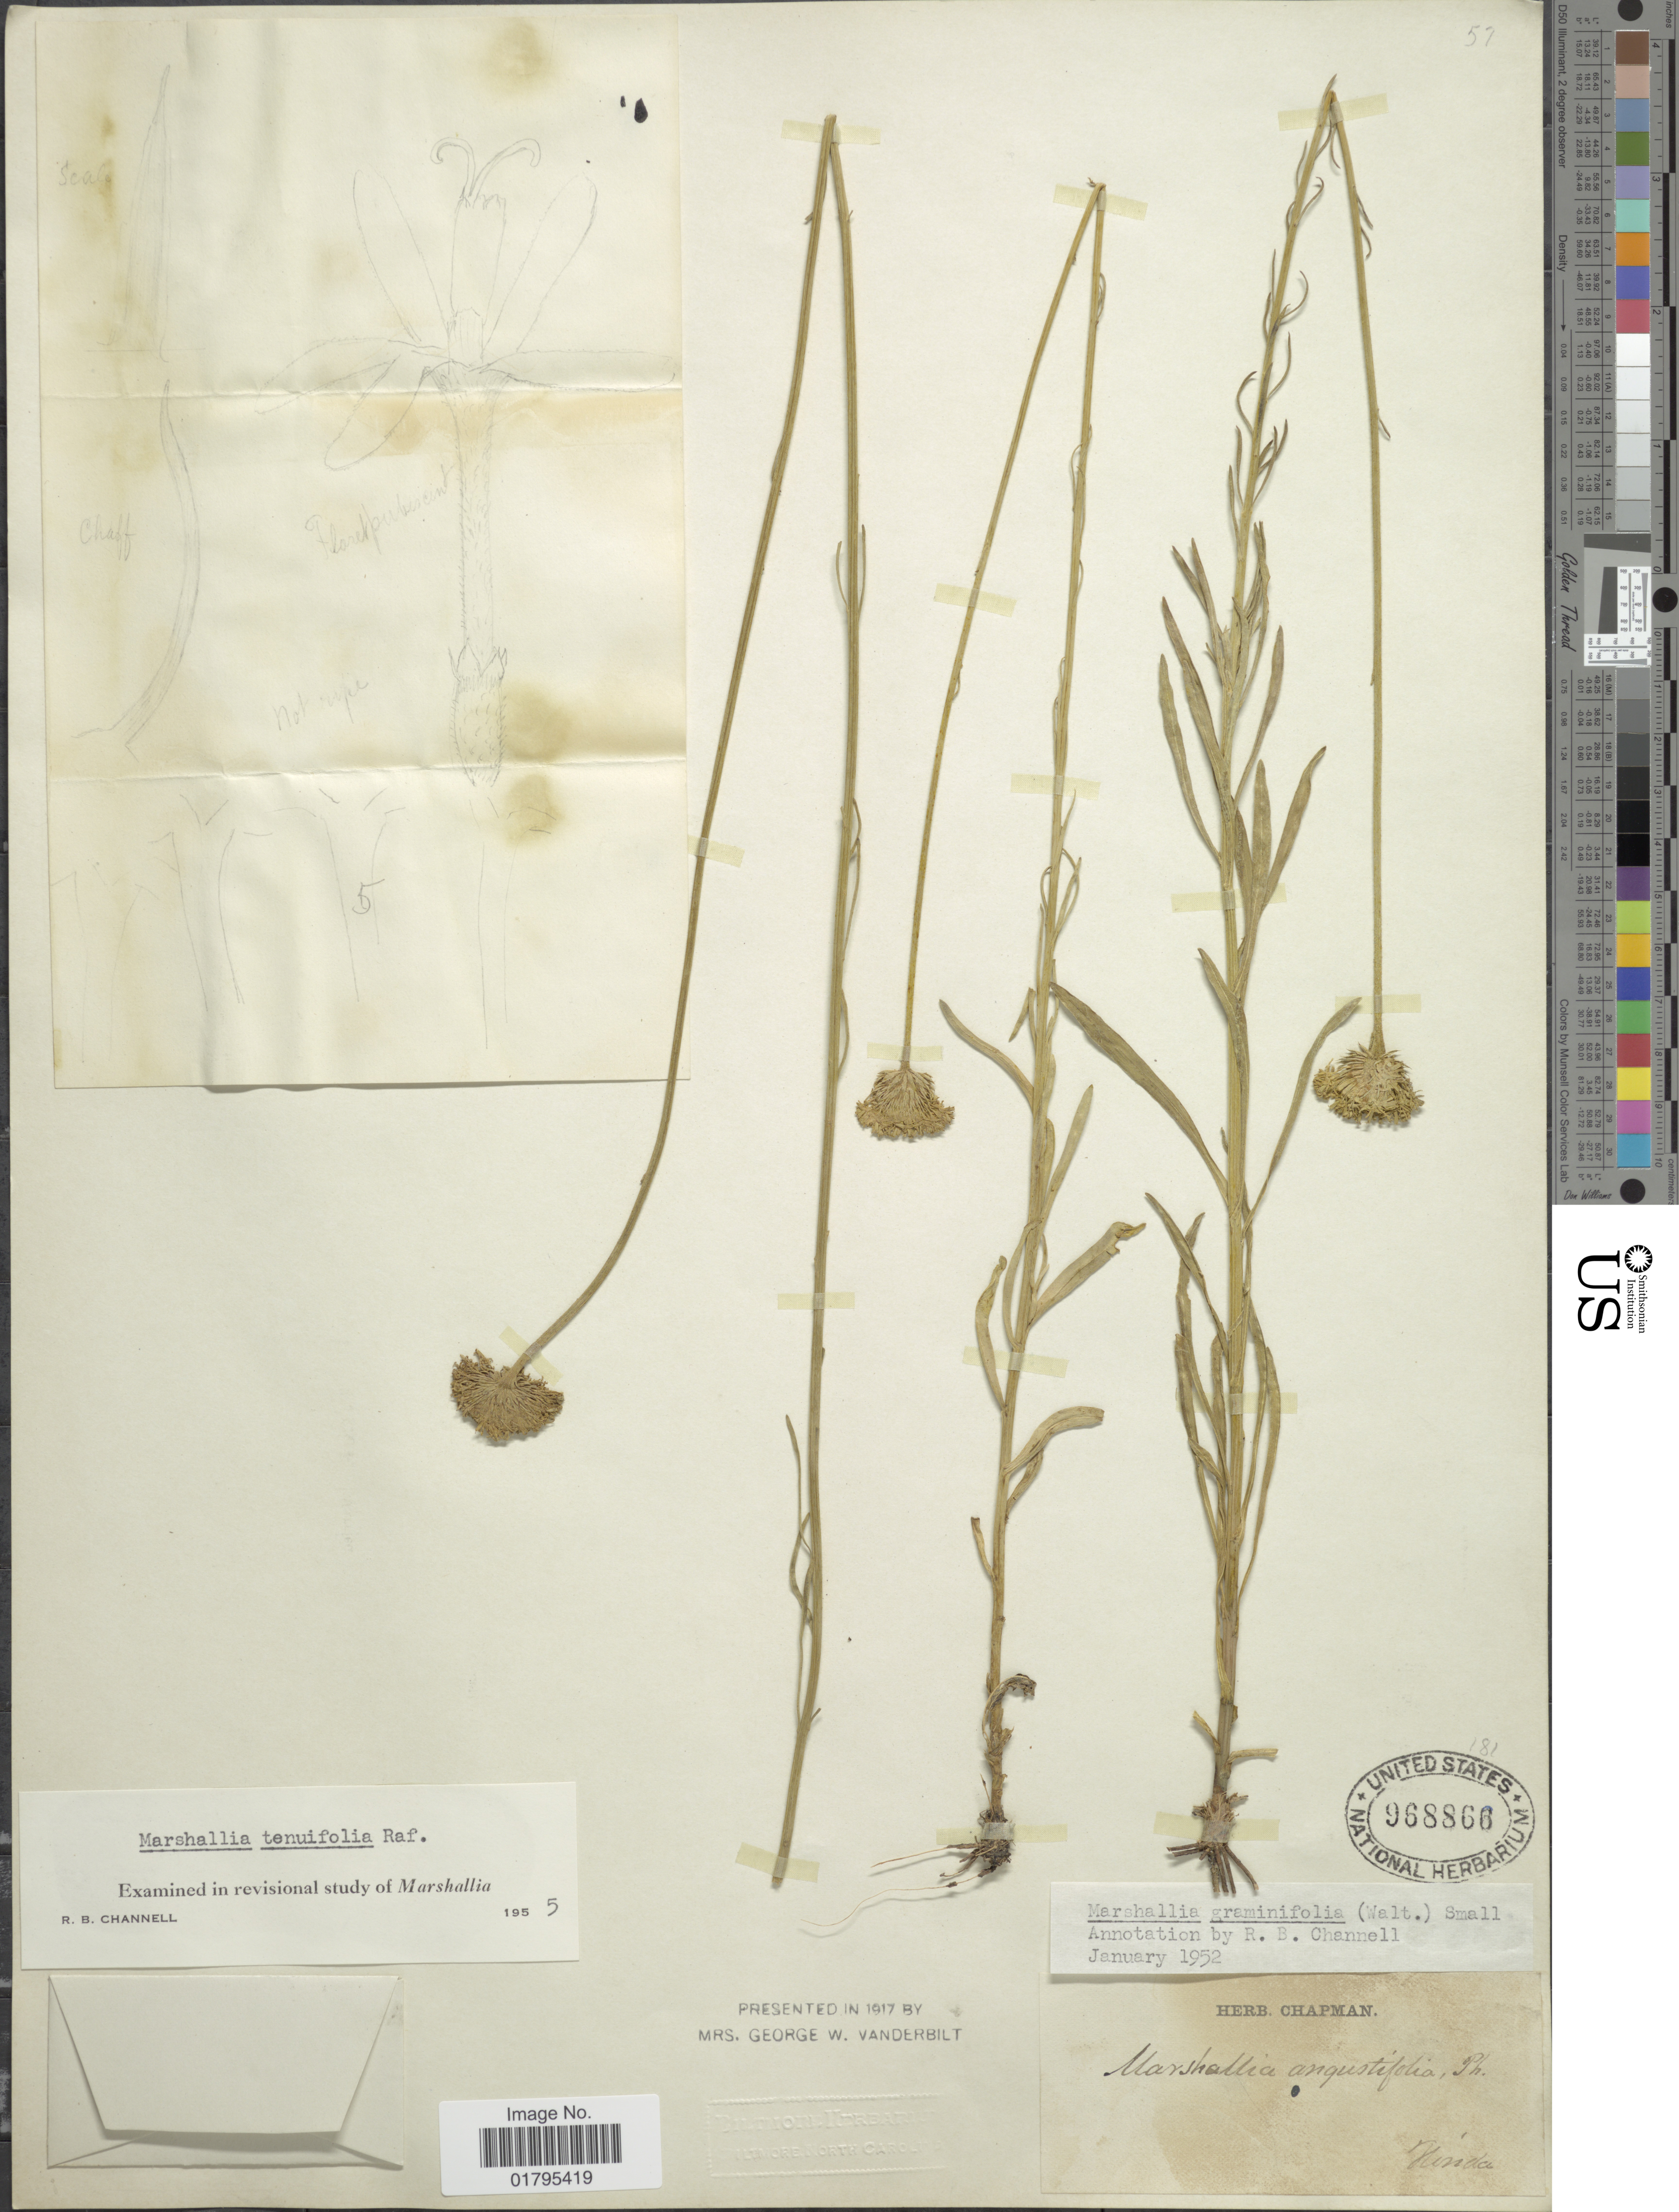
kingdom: Plantae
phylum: Tracheophyta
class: Magnoliopsida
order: Asterales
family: Asteraceae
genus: Marshallia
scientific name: Marshallia tenuifolia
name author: Raf.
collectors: ex herb. Chapman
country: United States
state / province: Florida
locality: Florida.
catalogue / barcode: US 968866